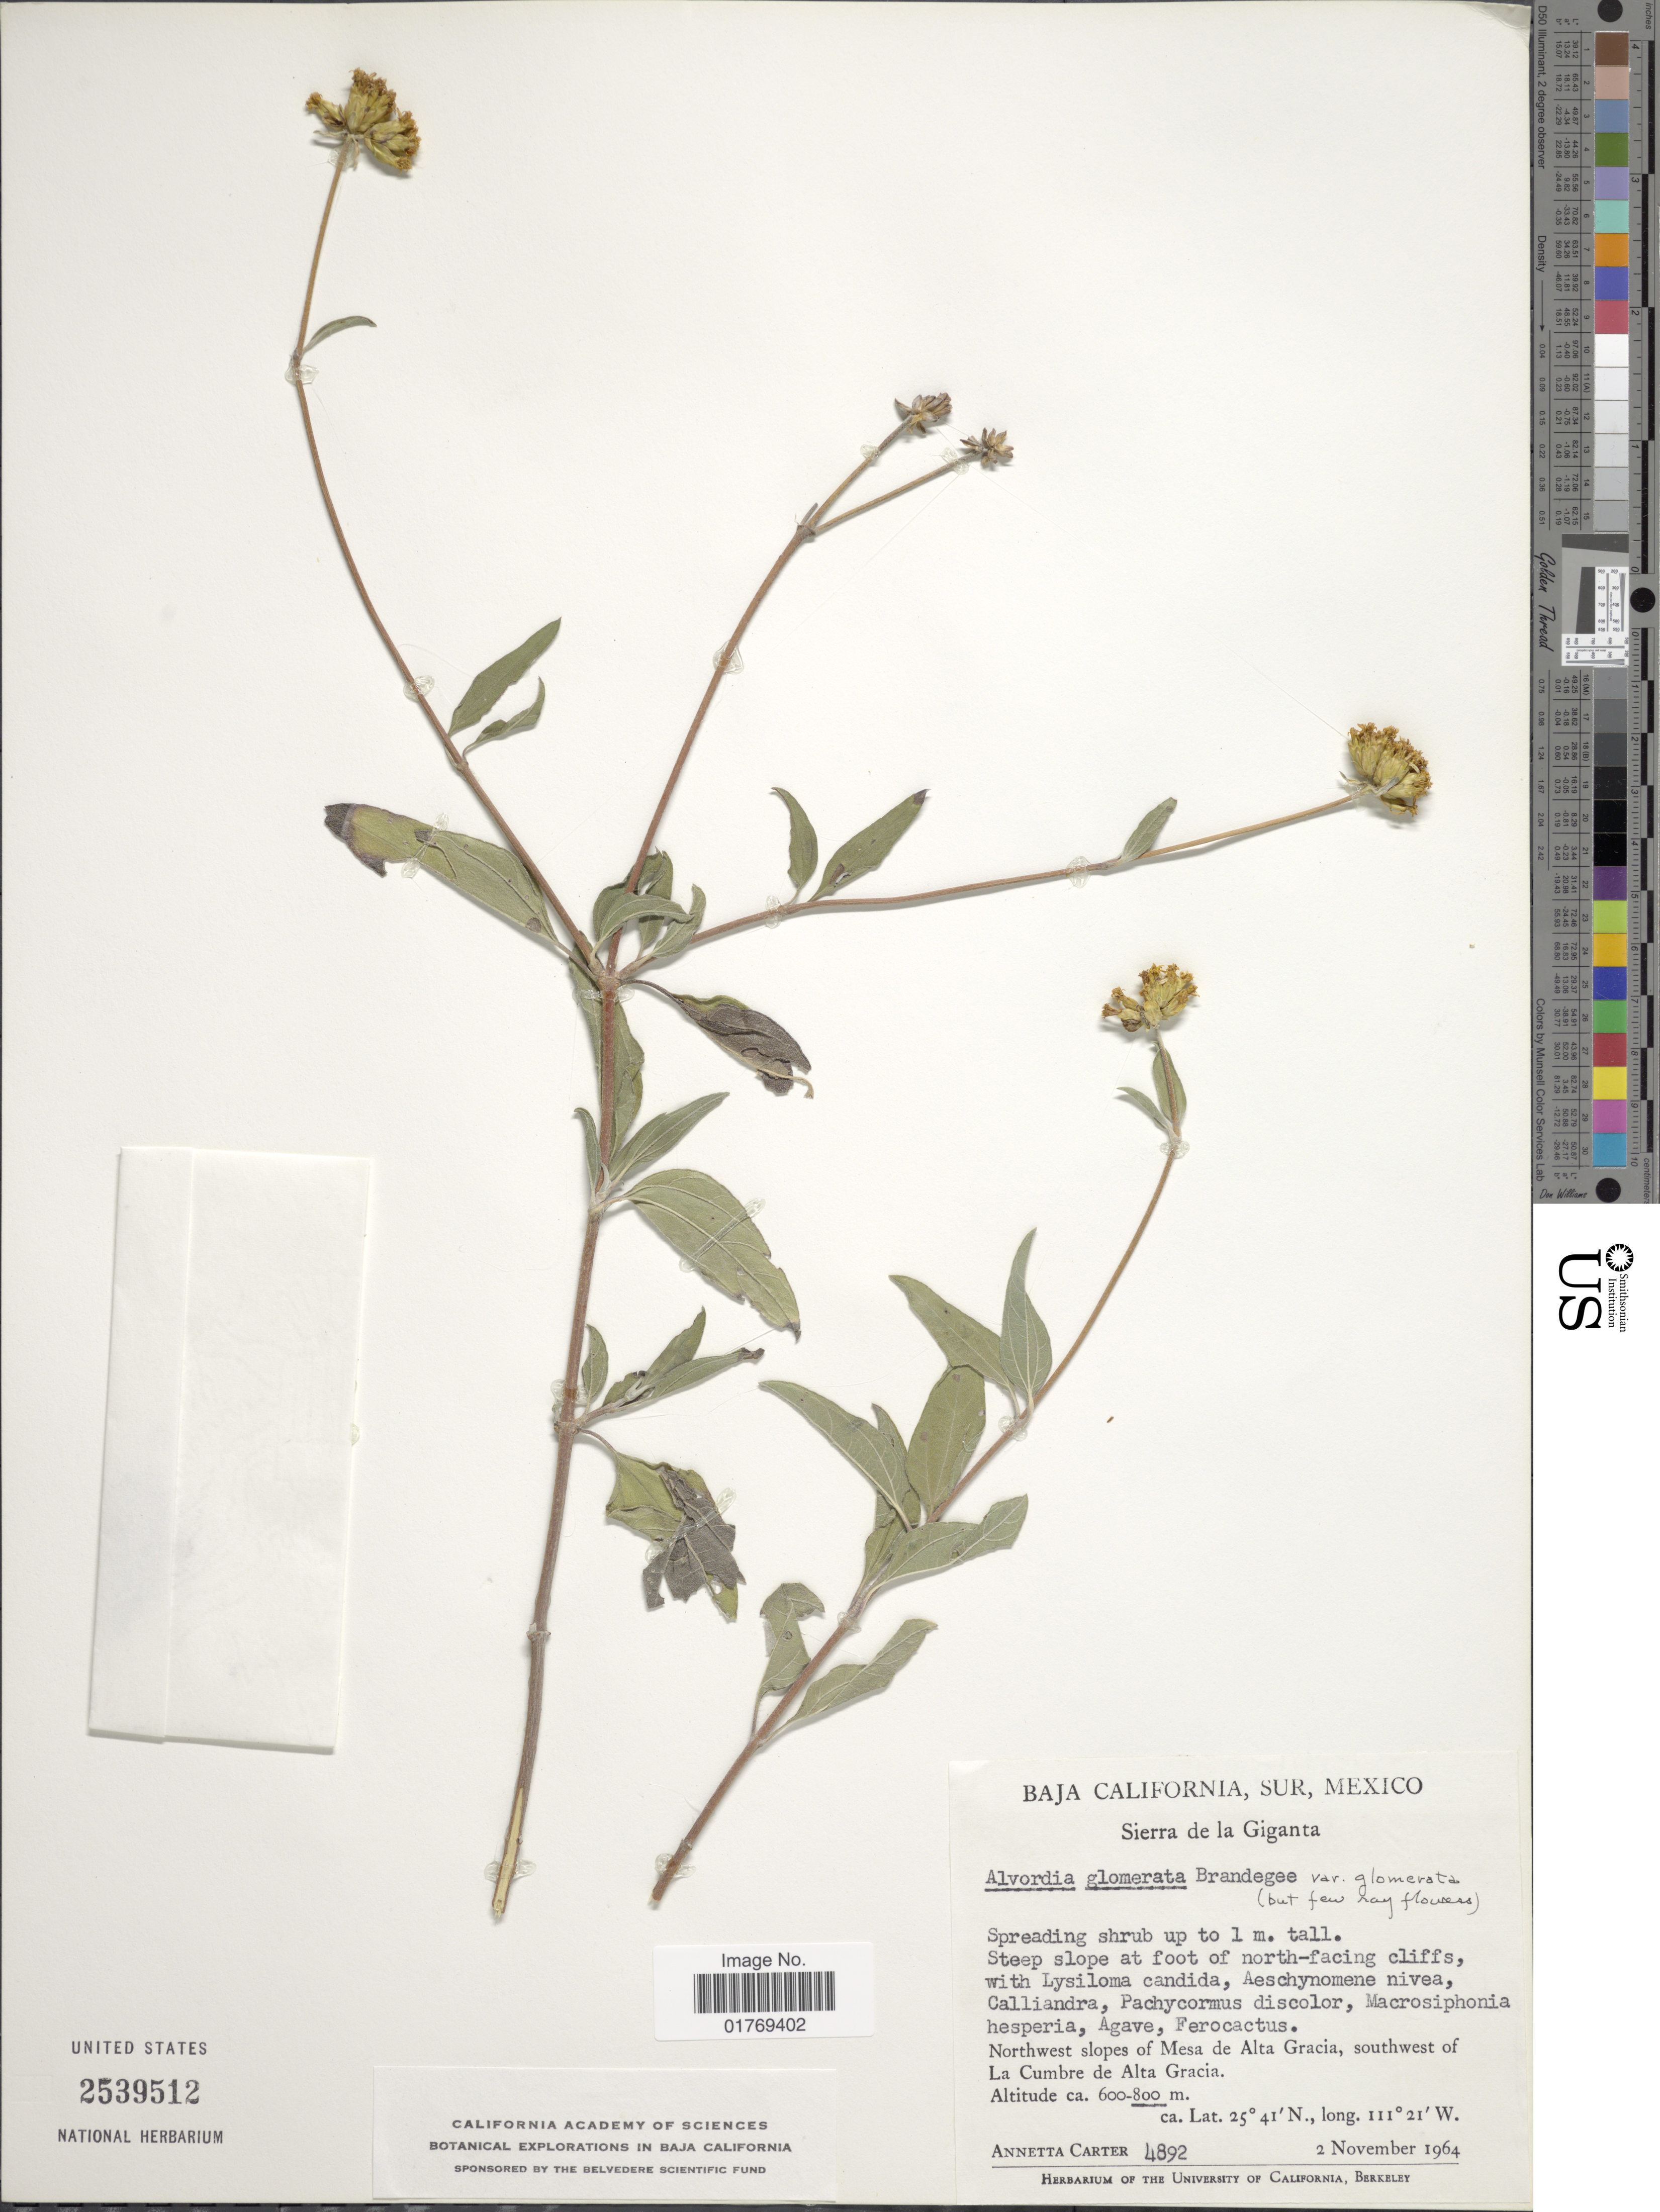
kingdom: Plantae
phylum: Tracheophyta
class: Magnoliopsida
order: Asterales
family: Asteraceae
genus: Alvordia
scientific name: Alvordia glomerata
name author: Brandegee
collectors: A. Carter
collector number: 4892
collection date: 1964-11-02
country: Mexico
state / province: Baja California Sur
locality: Baja California, Sur, Mexico. Sierra de la Giganta. Northwest slopes of Mesa de Alta Gracia, southwest of La Cumbre de Alta Gracia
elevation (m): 800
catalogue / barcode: US 2539512